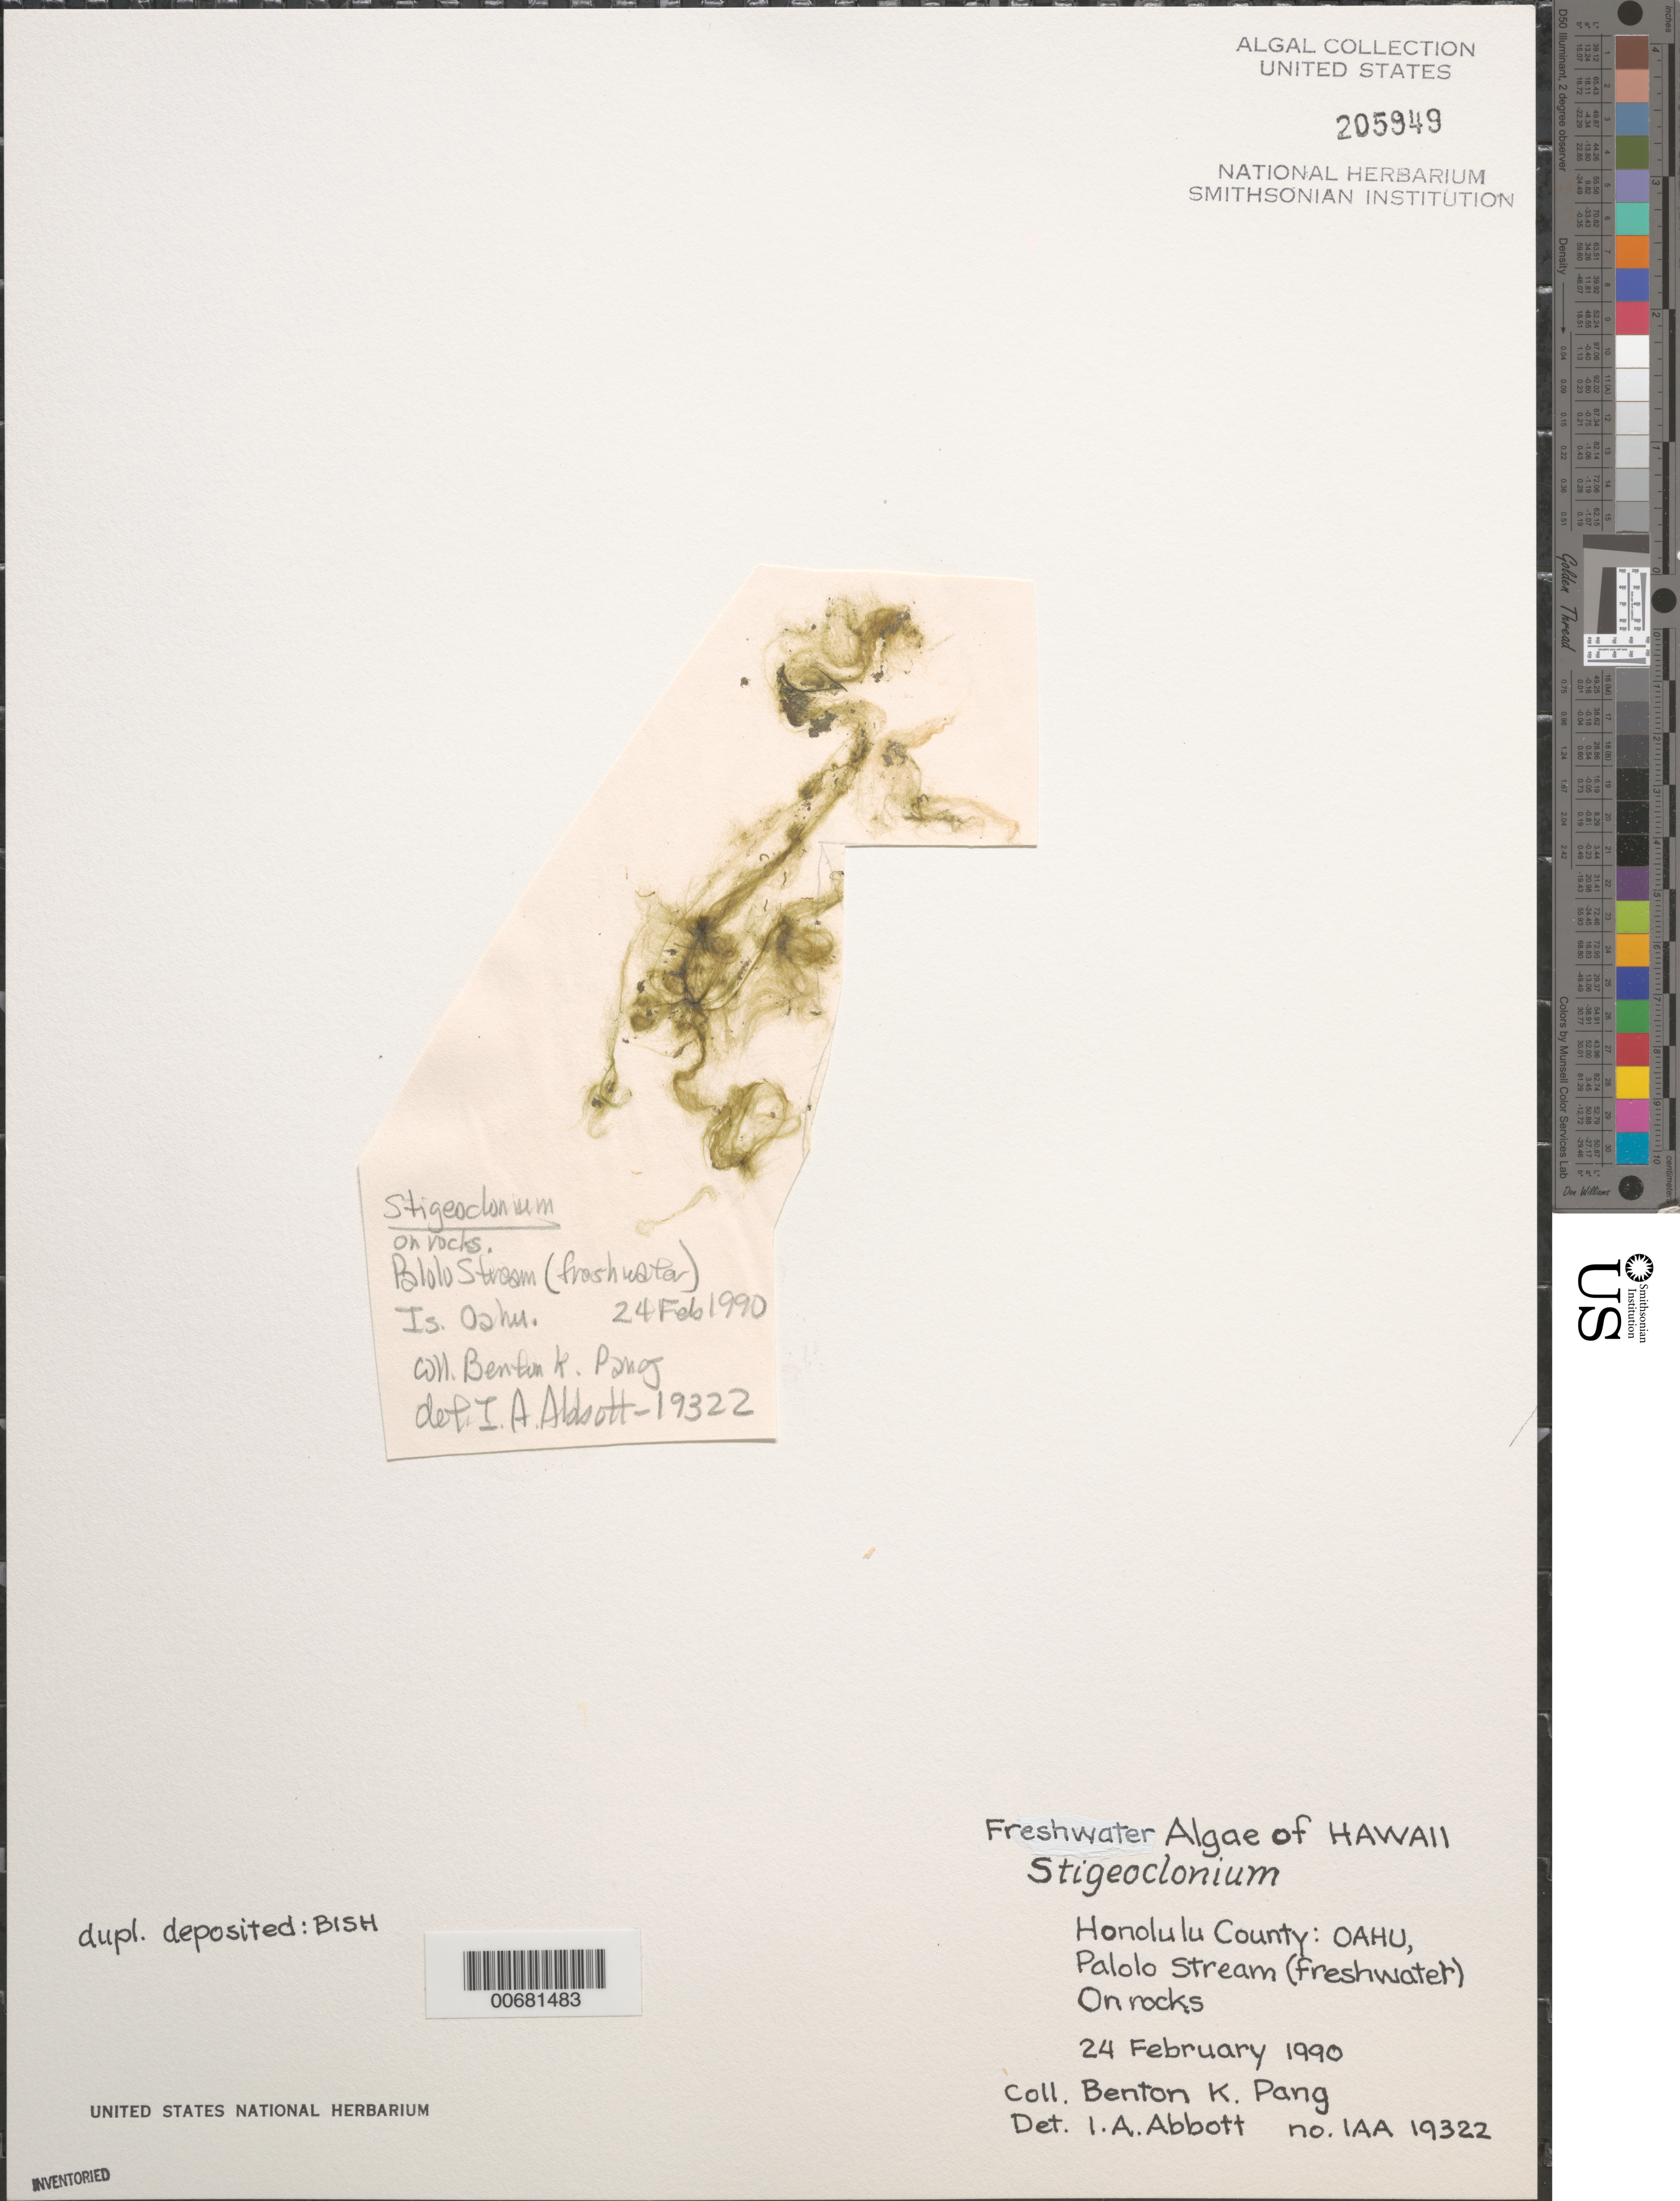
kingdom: Plantae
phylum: Chlorophyta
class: Chlorophyceae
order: Chaetophorales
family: Chaetophoraceae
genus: Stigeoclonium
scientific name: Stigeoclonium sp.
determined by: Abbott, Isabella A.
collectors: B. Pang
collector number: IAA 19322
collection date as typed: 24 Feb 1990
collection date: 1990-02-24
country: United States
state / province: Hawaii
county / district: Honolulu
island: Oahu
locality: Palolo Stream [freshwater]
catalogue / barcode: US 205949